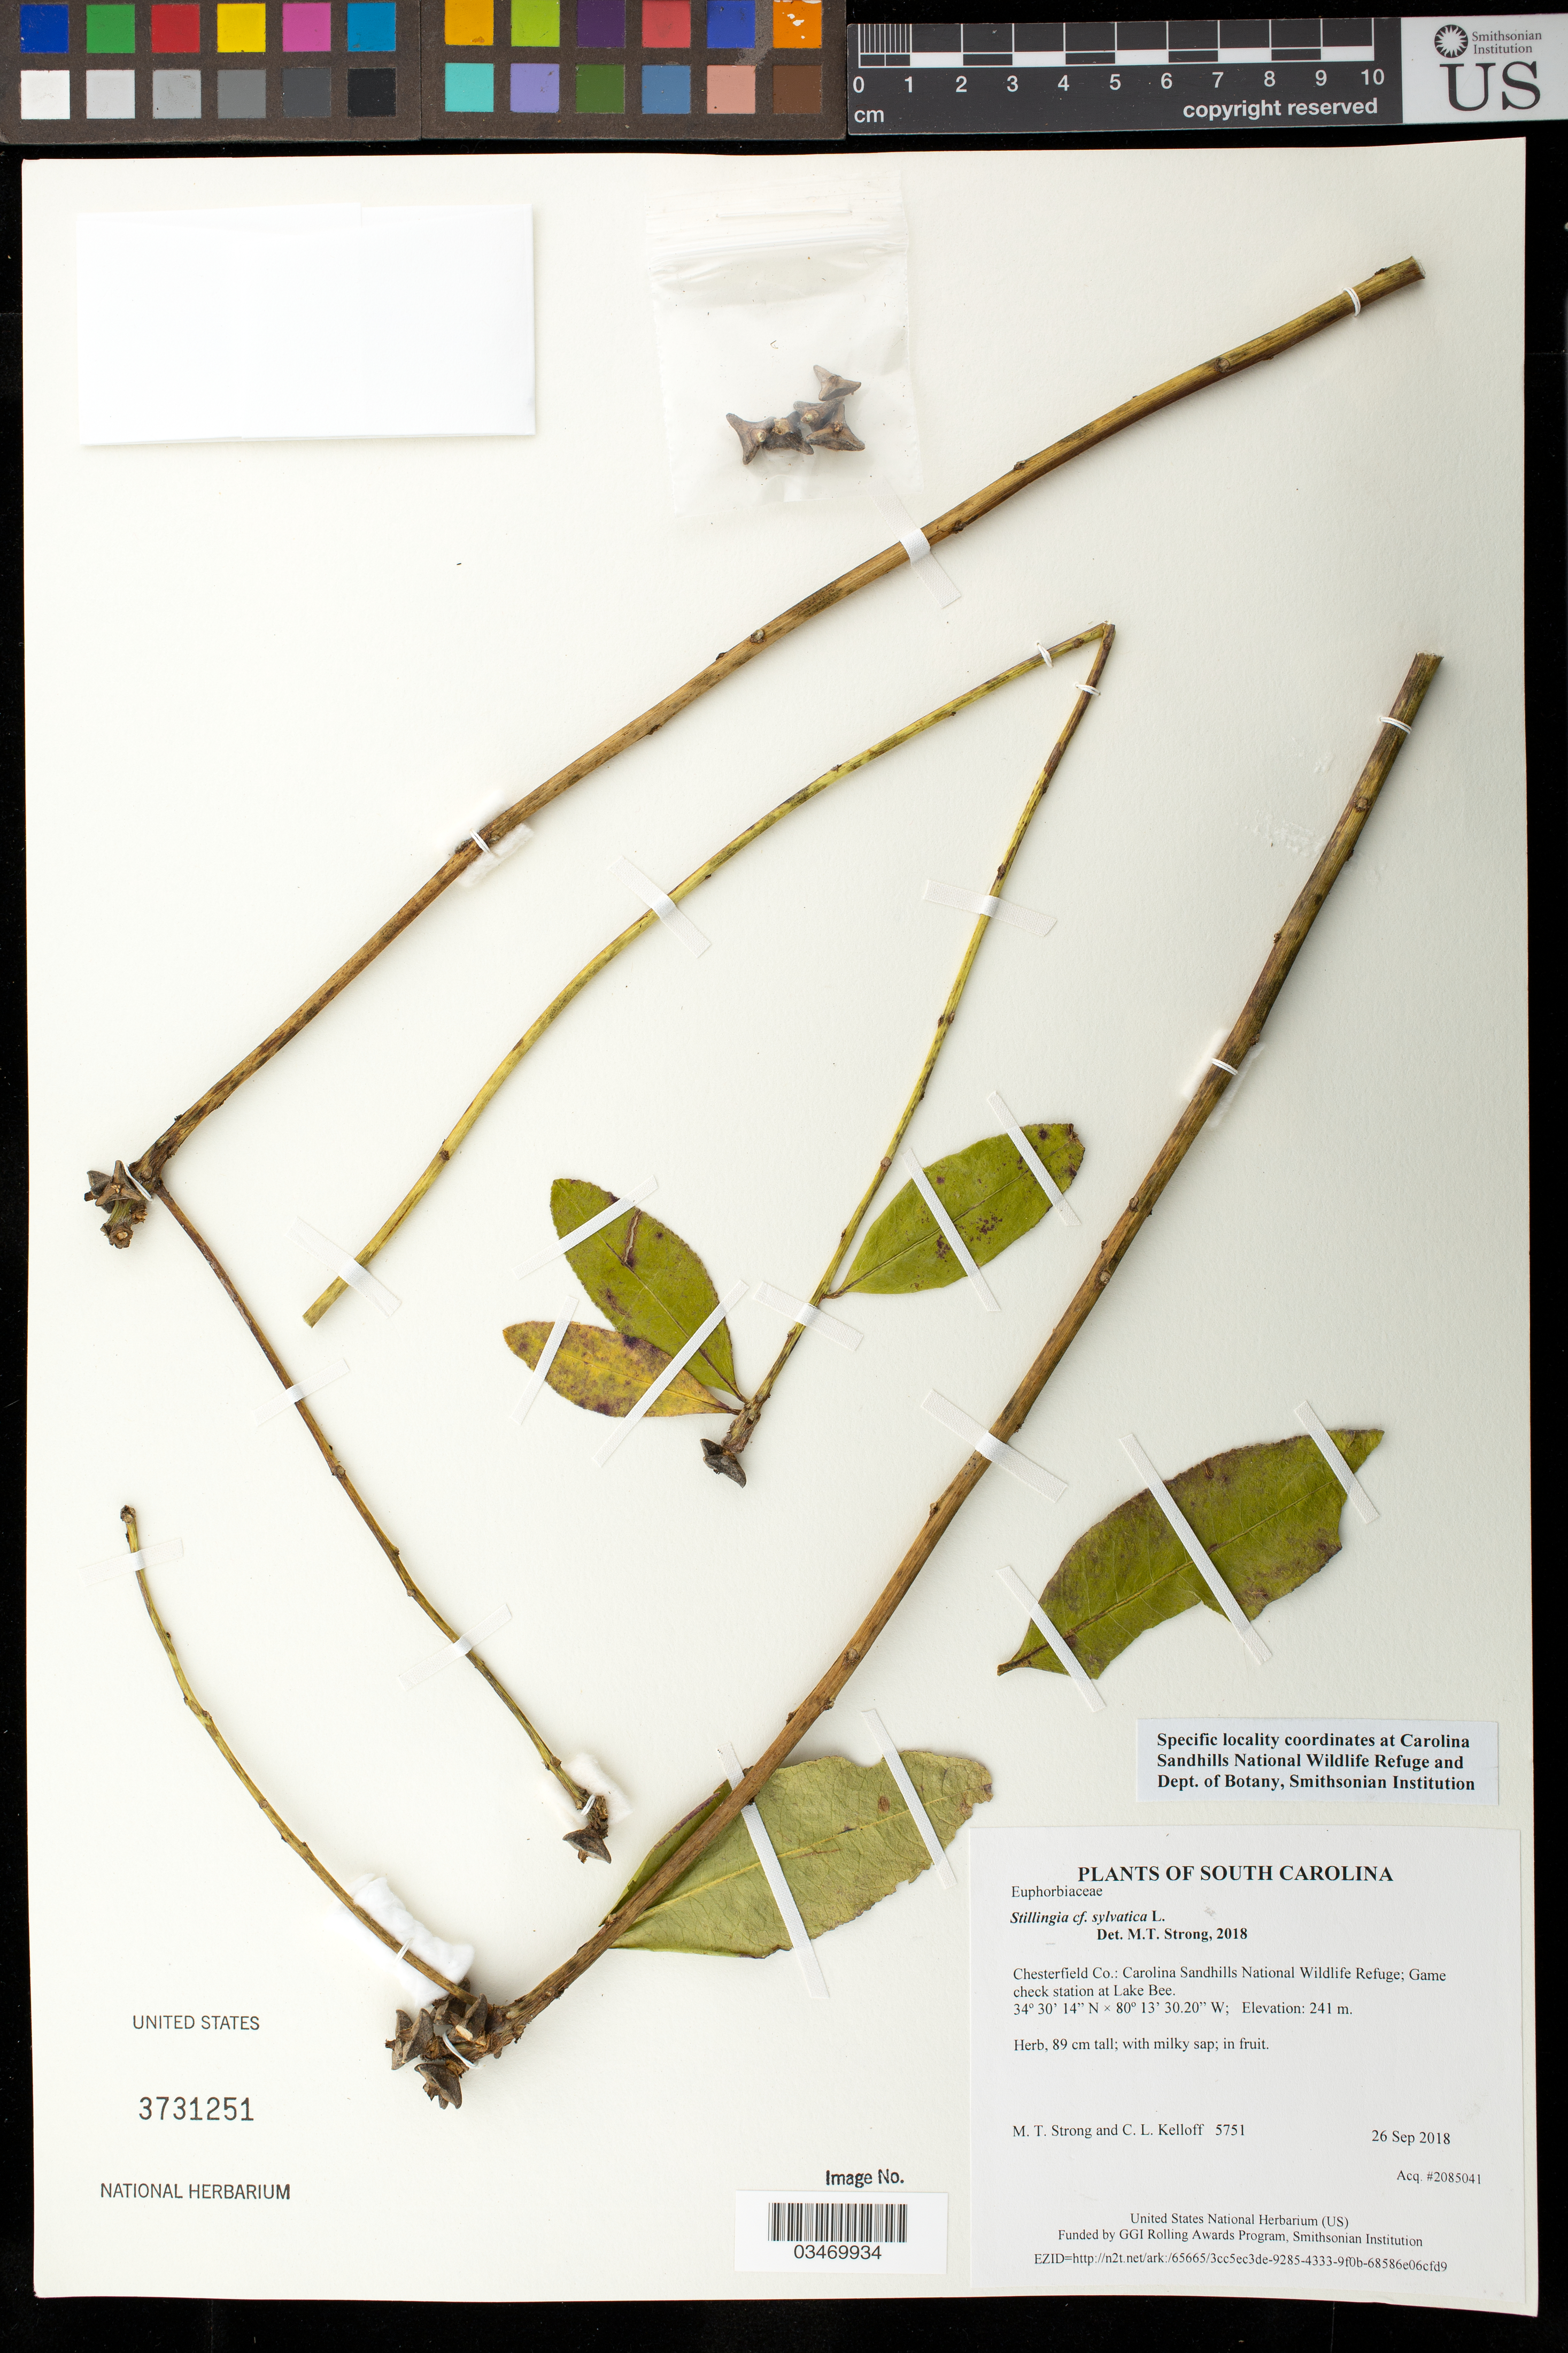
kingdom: Plantae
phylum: Tracheophyta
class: Magnoliopsida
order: Malpighiales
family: Euphorbiaceae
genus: Stillingia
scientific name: Stillingia sylvatica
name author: L.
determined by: Strong, Mark T., (BOT), Smithsonian Institution - National Museum of Natural History (UNITED STATES)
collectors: M. T. Strong & C. L. Kelloff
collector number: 5751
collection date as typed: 26 Sep 2018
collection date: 2018-09-26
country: United States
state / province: South Carolina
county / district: Chesterfield Co.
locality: Carolina Sandhills National Wildlife Refuge; Game check station at Lake Bee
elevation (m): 241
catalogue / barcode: US 3731251